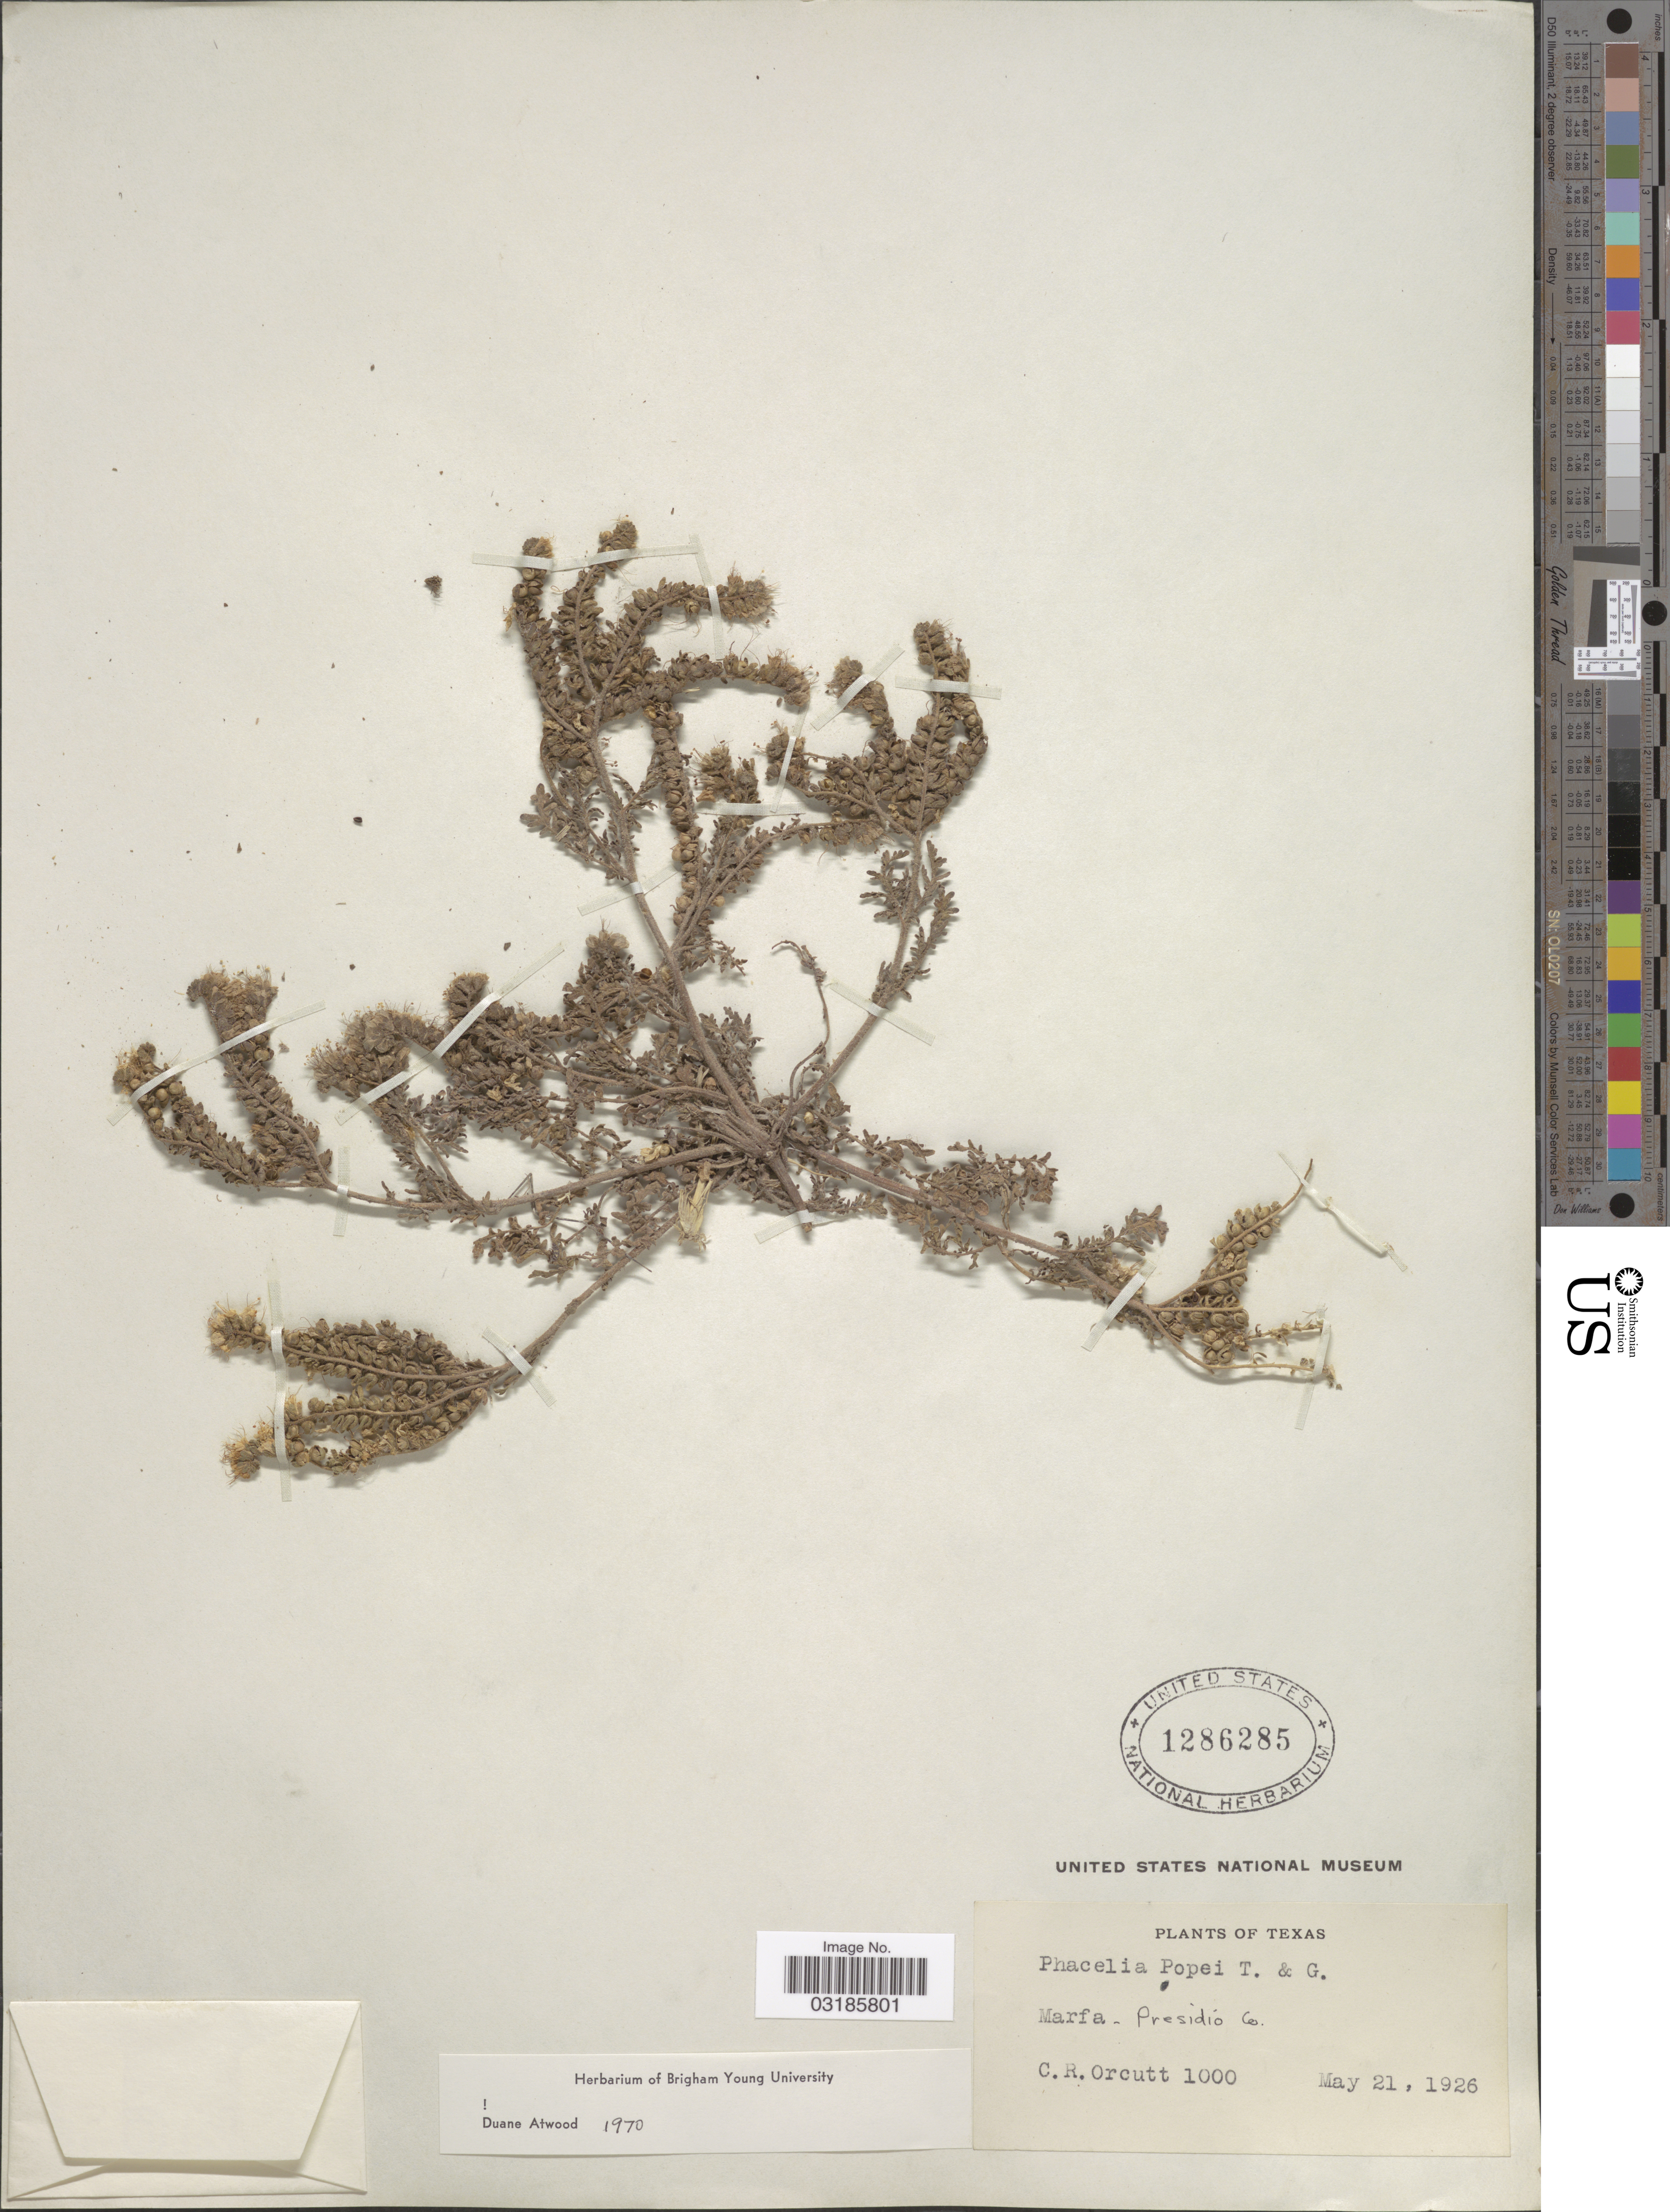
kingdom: Plantae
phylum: Tracheophyta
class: Magnoliopsida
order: Boraginales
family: Hydrophyllaceae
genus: Phacelia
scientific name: Phacelia popei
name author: Torr. & A. Gray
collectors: C. R. Orcutt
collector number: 1000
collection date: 1926-05-21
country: United States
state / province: Texas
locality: Marfa. Presidio Co.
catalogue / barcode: US 1286285